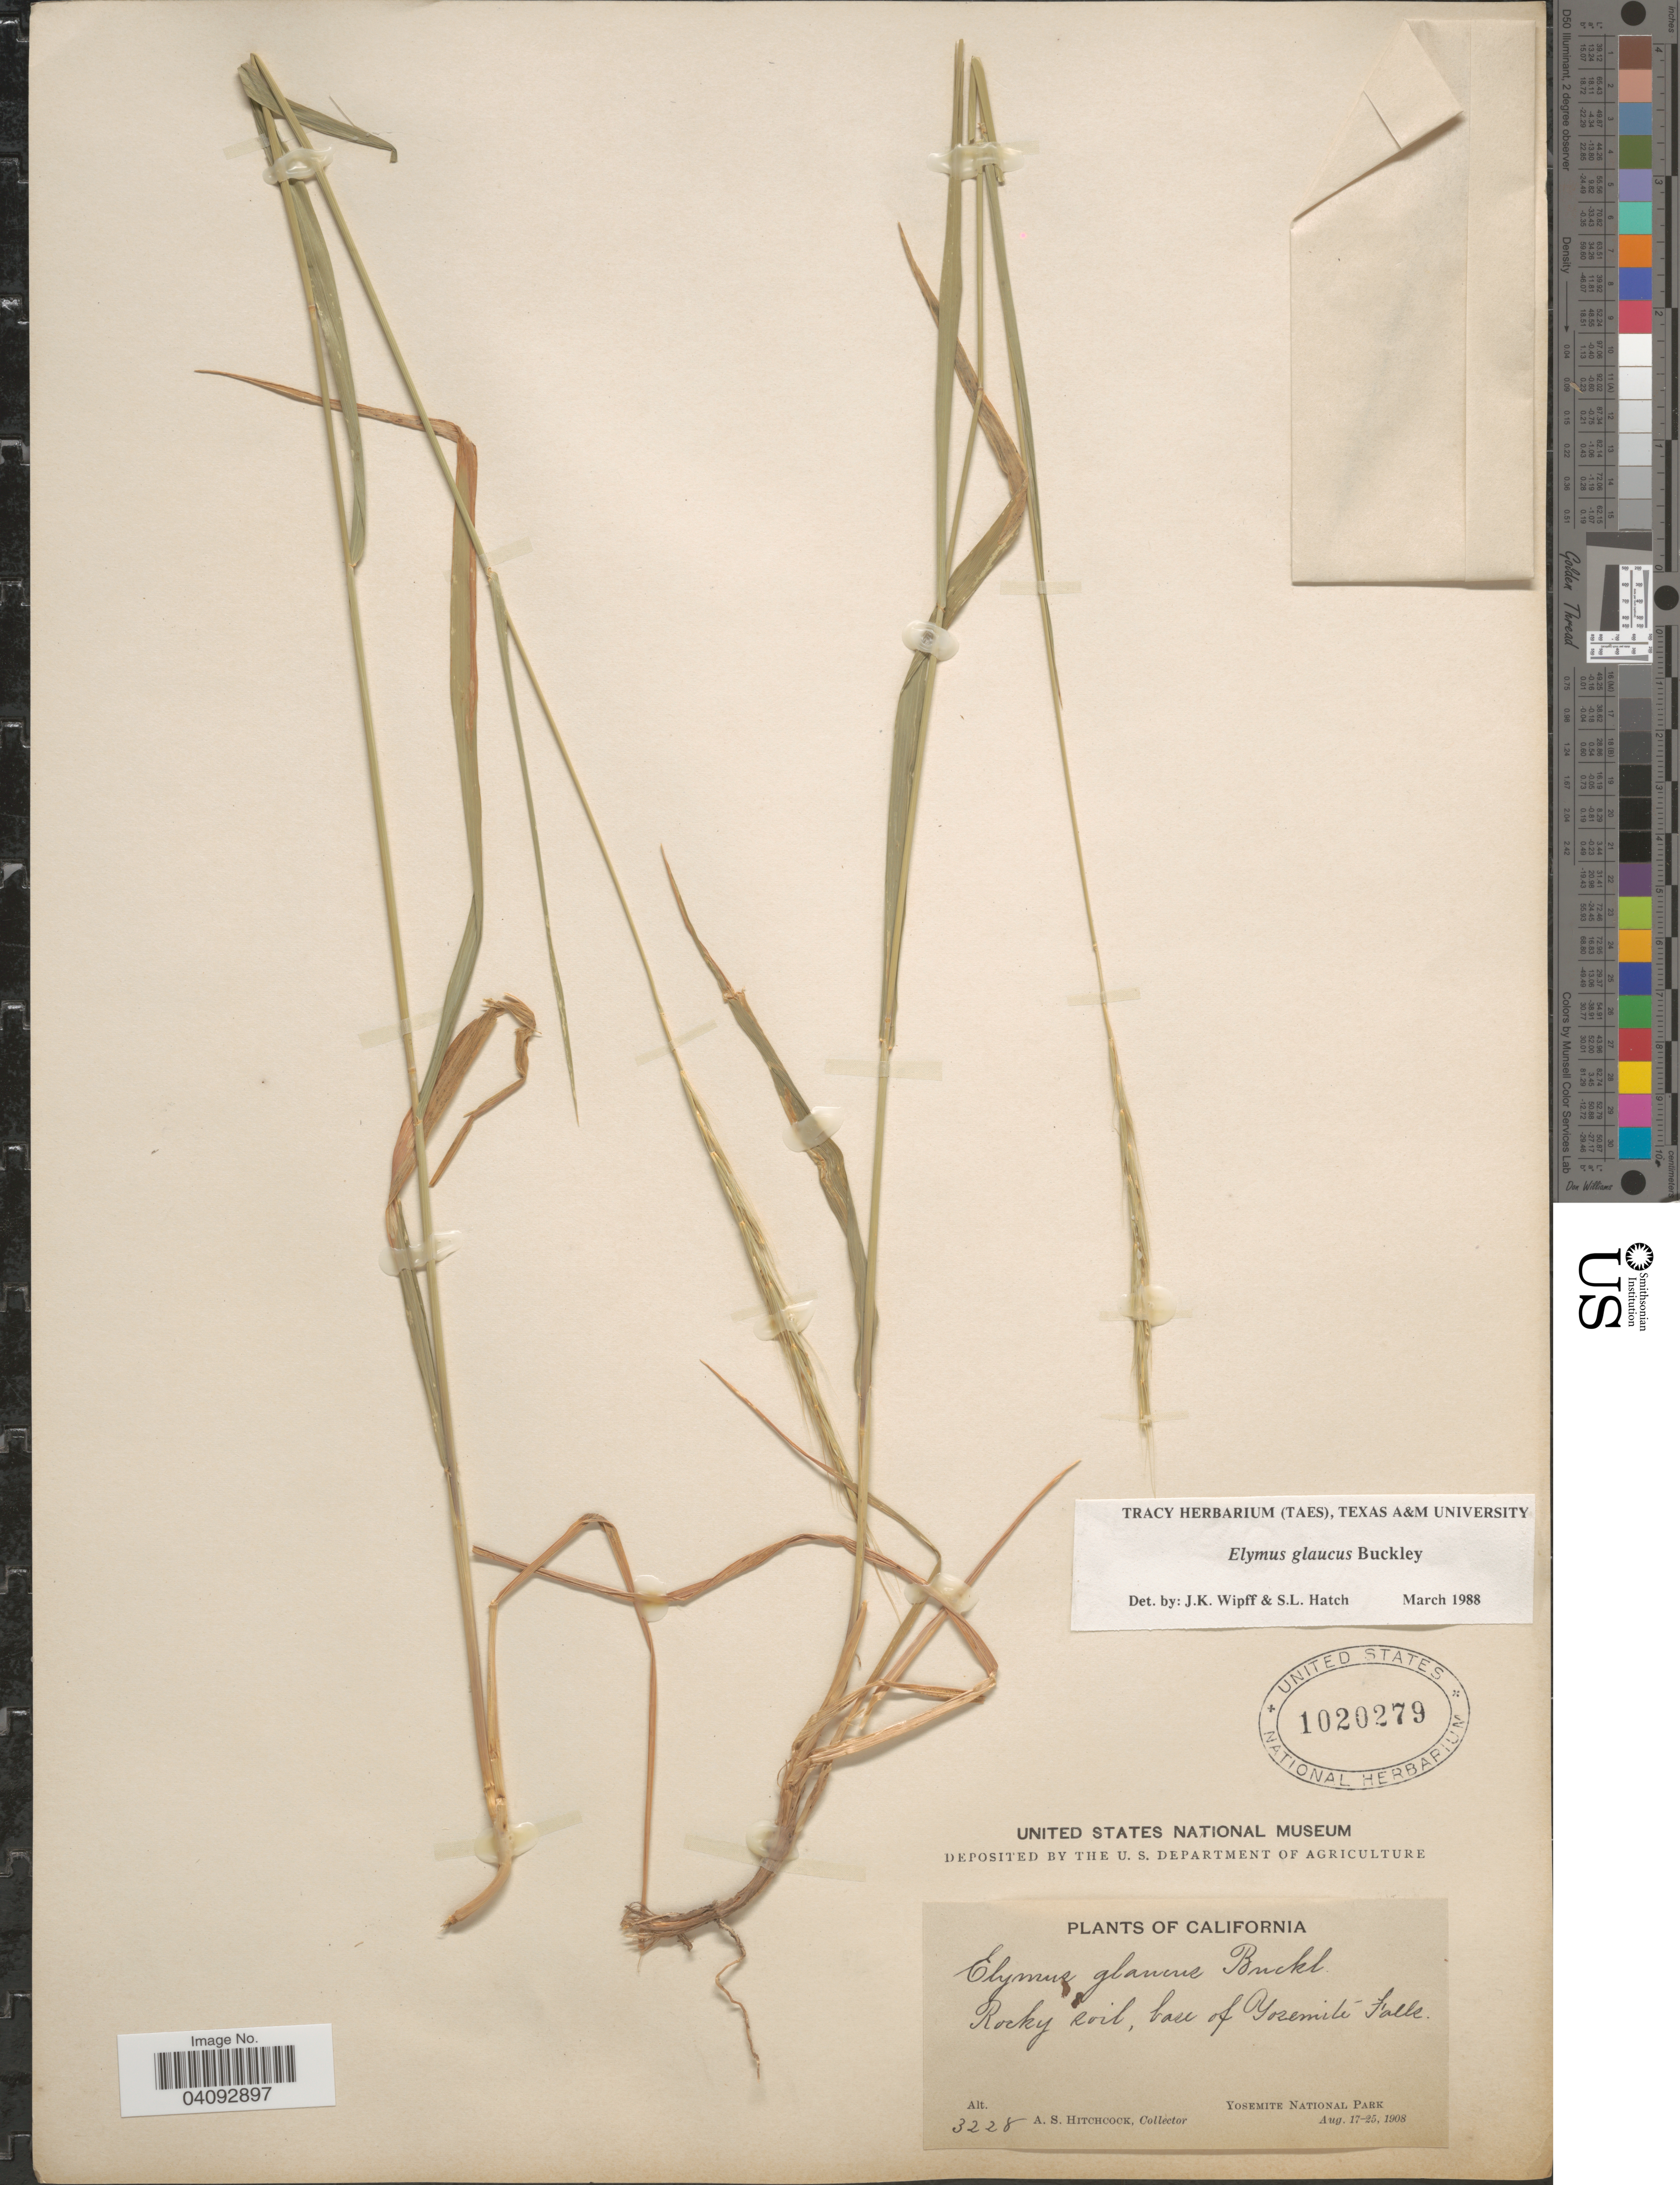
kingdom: Plantae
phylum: Tracheophyta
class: Liliopsida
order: Poales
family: Poaceae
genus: Elymus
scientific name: Elymus glaucus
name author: Buckley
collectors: A. S. Hitchcock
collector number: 3228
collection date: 1908-08-17/1908-08-25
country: United States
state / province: California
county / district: Mariposa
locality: Rocky soil, base of Yosemite Falls. Yosemite National Park.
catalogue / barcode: US 1020279